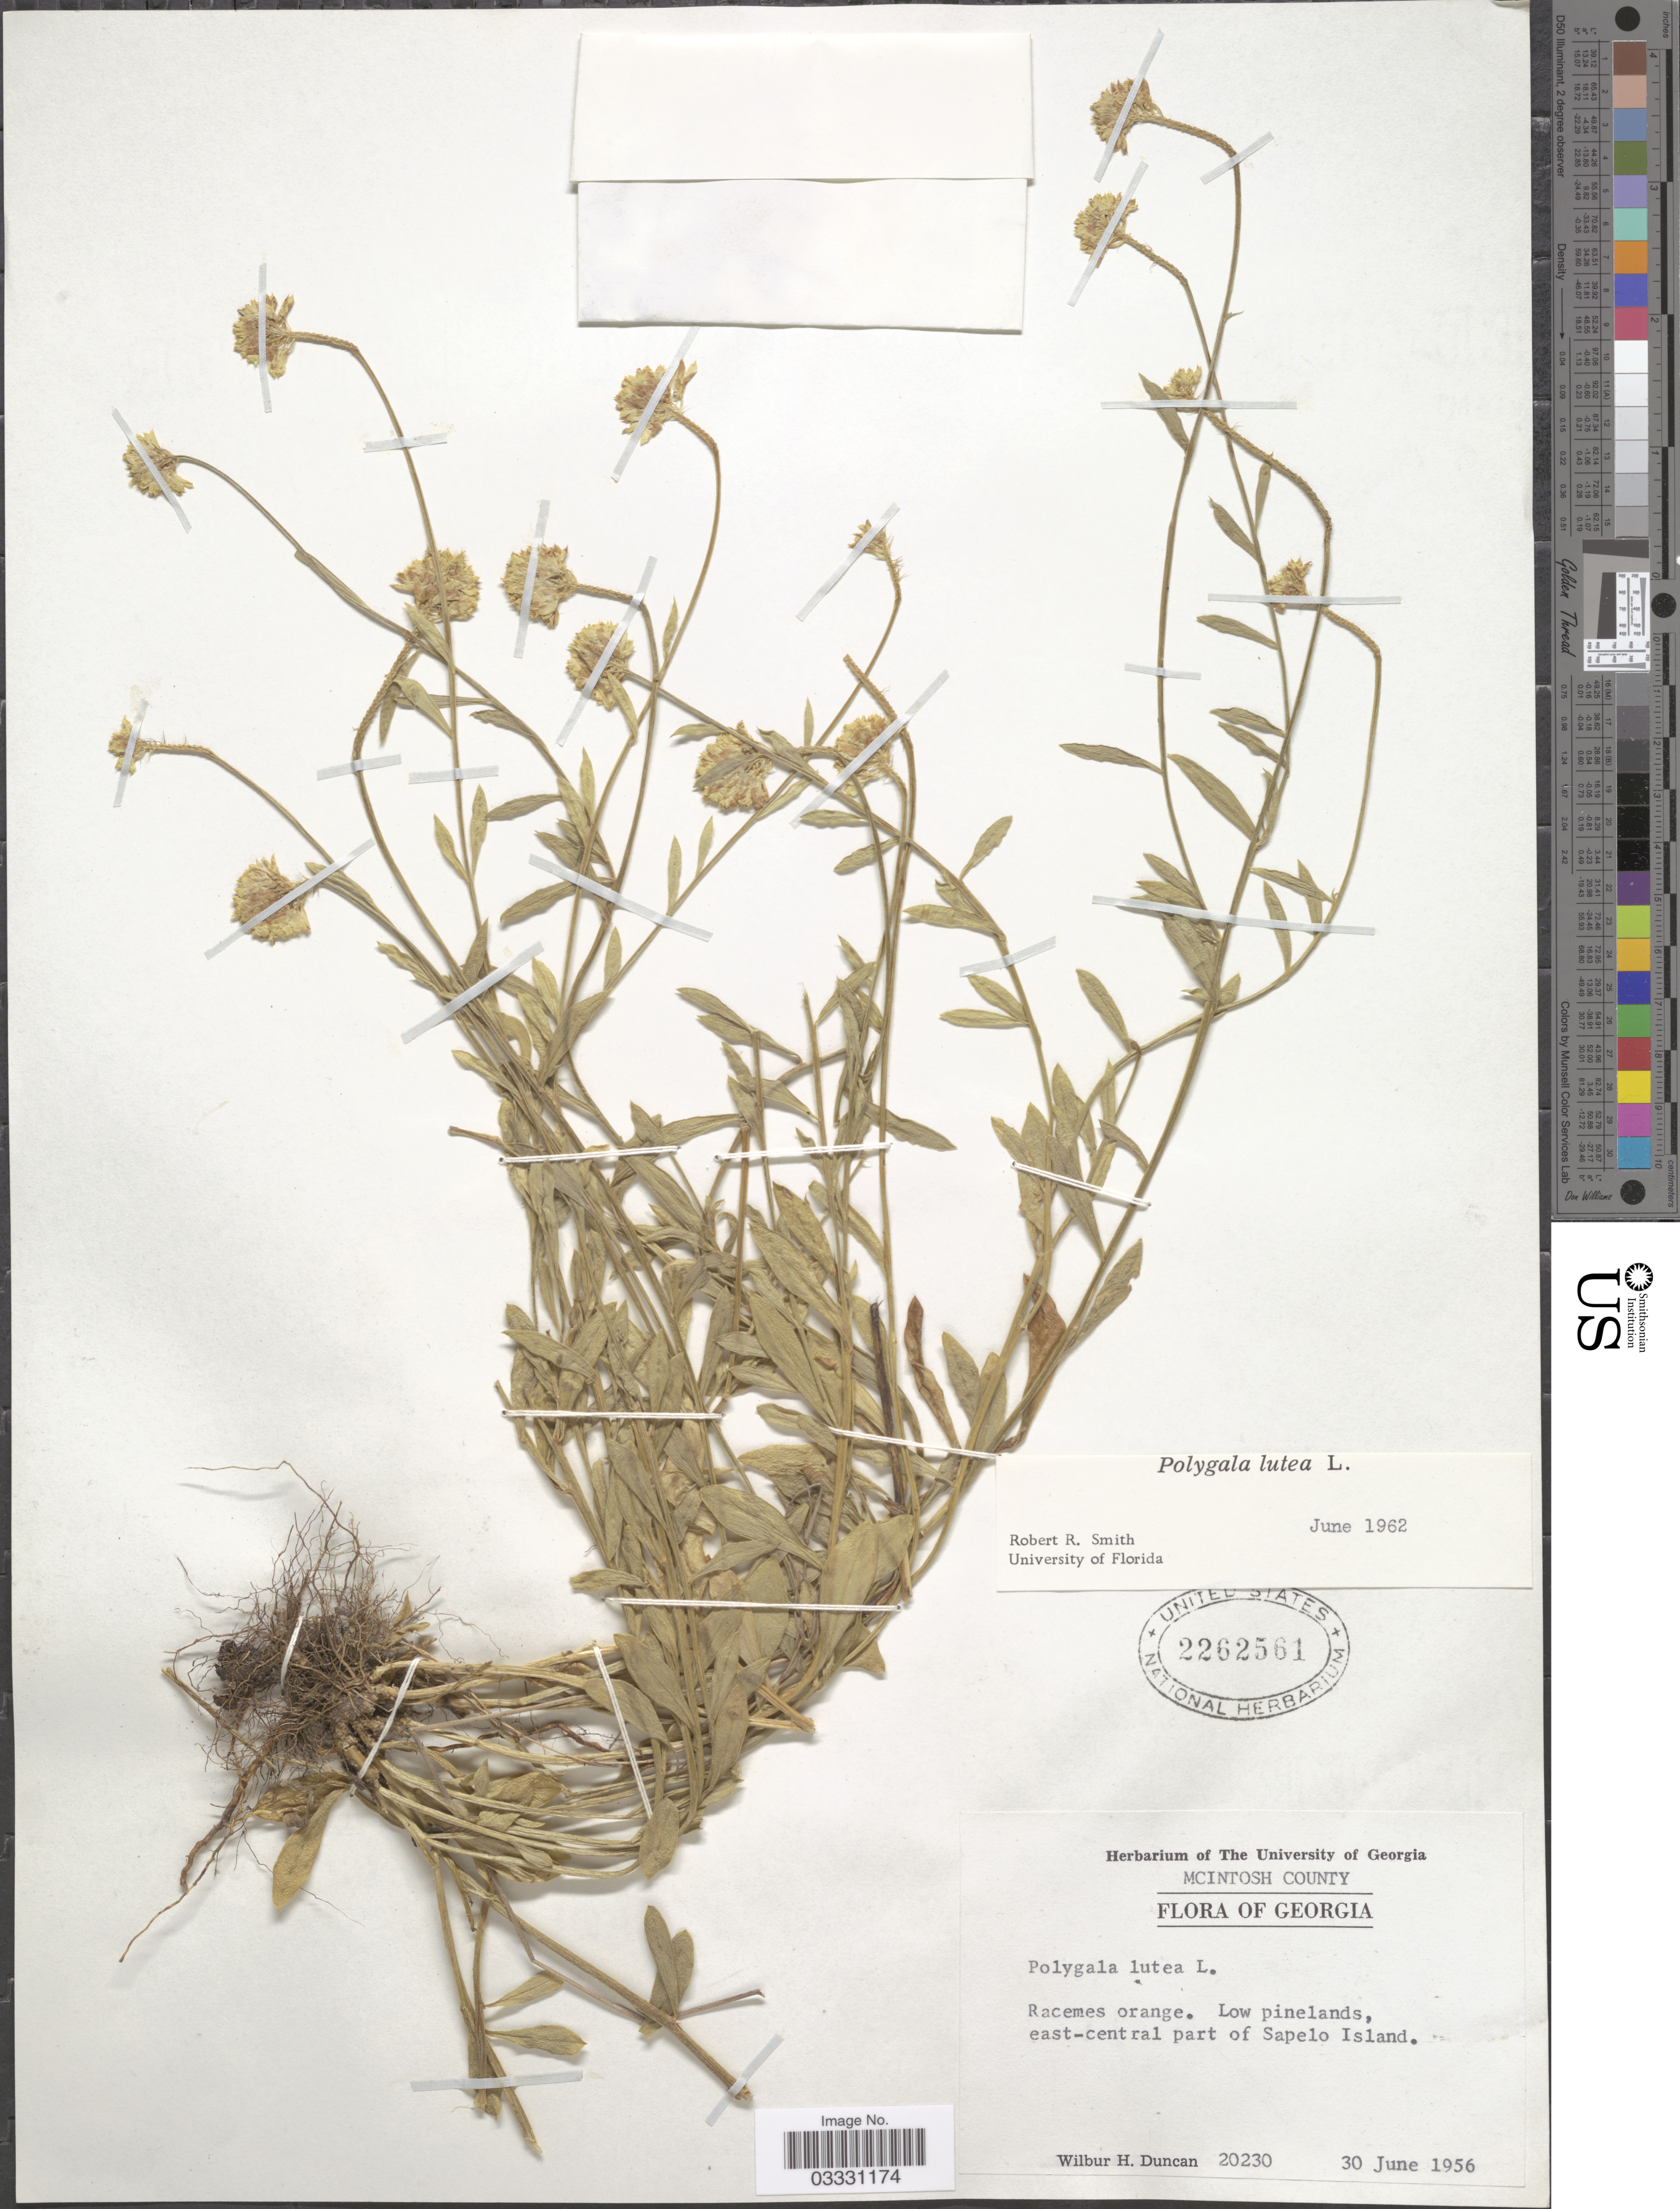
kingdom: Plantae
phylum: Tracheophyta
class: Magnoliopsida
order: Fabales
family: Polygalaceae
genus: Polygala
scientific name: Polygala lutea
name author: L.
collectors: W. H. Duncan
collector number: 20230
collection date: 1956-06-30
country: United States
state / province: Georgia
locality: McIntosh County. Low pinelands, east-central part of Sapelo Island.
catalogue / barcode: US 2262561